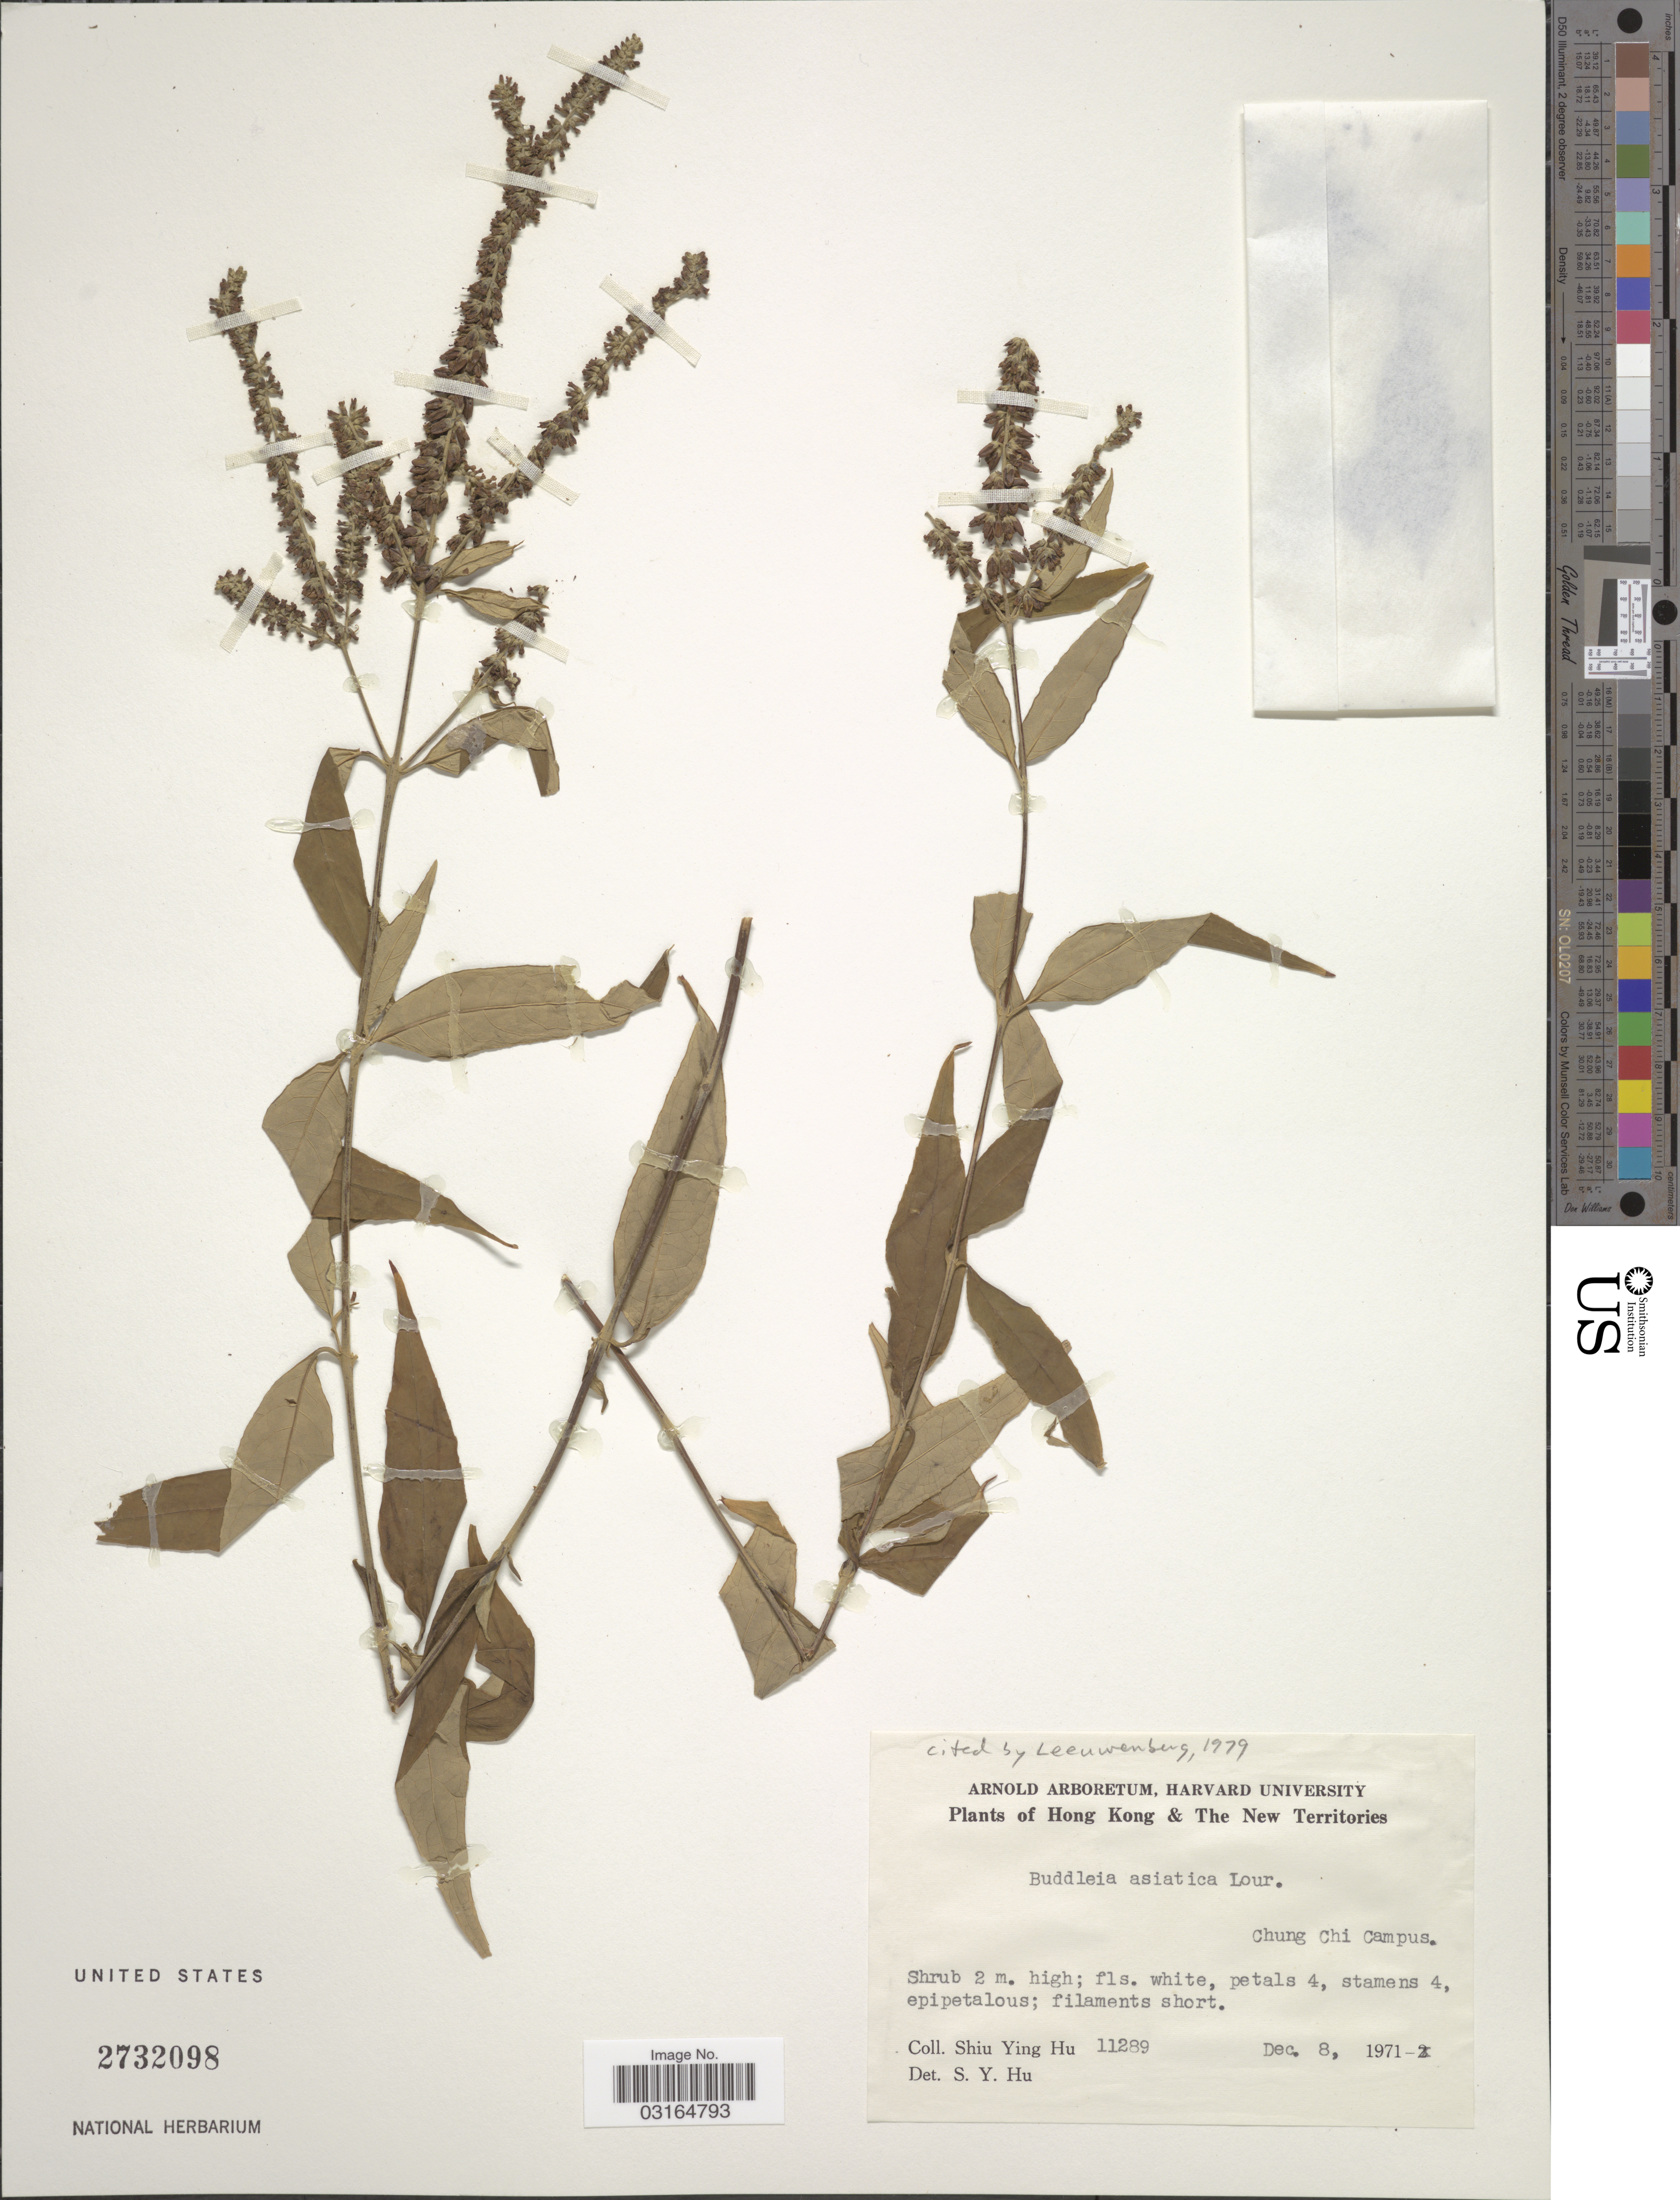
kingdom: Plantae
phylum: Tracheophyta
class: Magnoliopsida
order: Lamiales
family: Scrophulariaceae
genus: Buddleja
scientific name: Buddleja asiatica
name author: Lour.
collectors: S. Y. Hu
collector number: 11289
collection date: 1971-12-08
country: China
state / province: Hong Kong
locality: Hong Kong & The New Territories. Chung Chi Campus.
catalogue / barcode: US 2732098